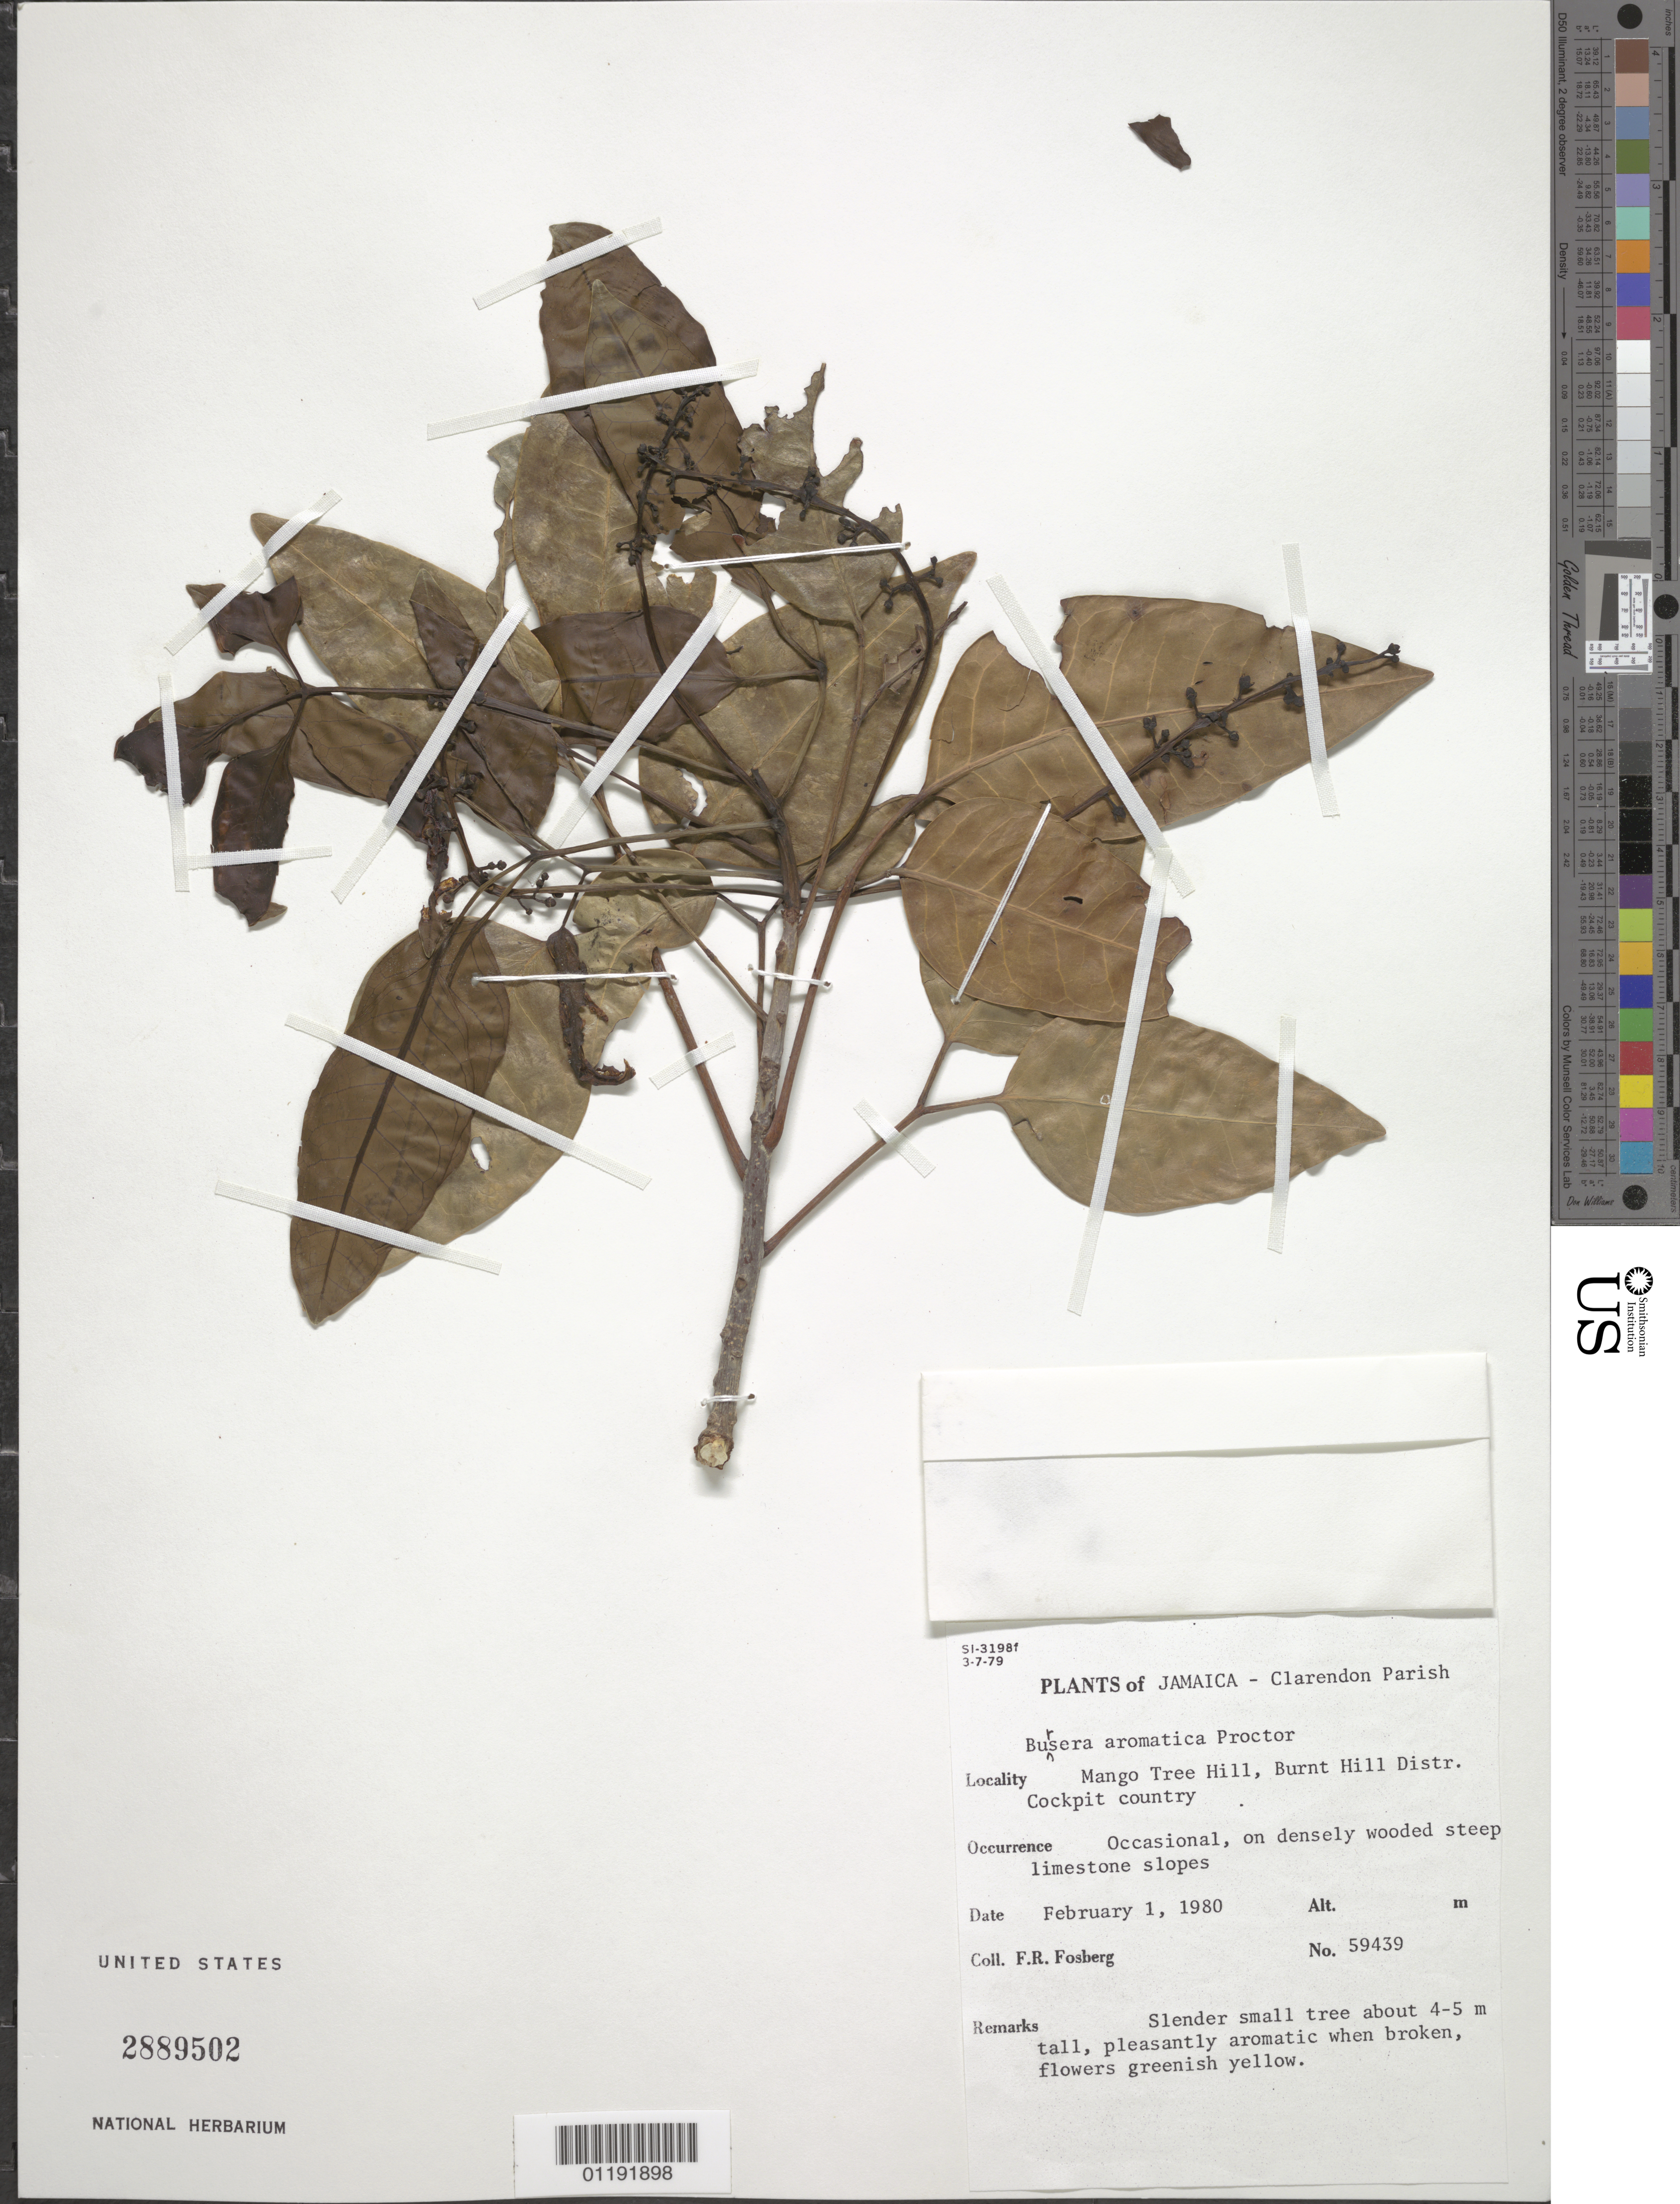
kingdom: Plantae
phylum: Tracheophyta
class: Magnoliopsida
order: Sapindales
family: Burseraceae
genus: Bursera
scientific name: Bursera aromatica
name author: Proctor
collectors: F. R. Fosberg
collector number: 59439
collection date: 1980-02-01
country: Jamaica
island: Greater Antilles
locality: Cockpit country, Burnt Hill Distr, Mango Tree Hill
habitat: Densely wooded steep limestone slopes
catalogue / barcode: US 2889502